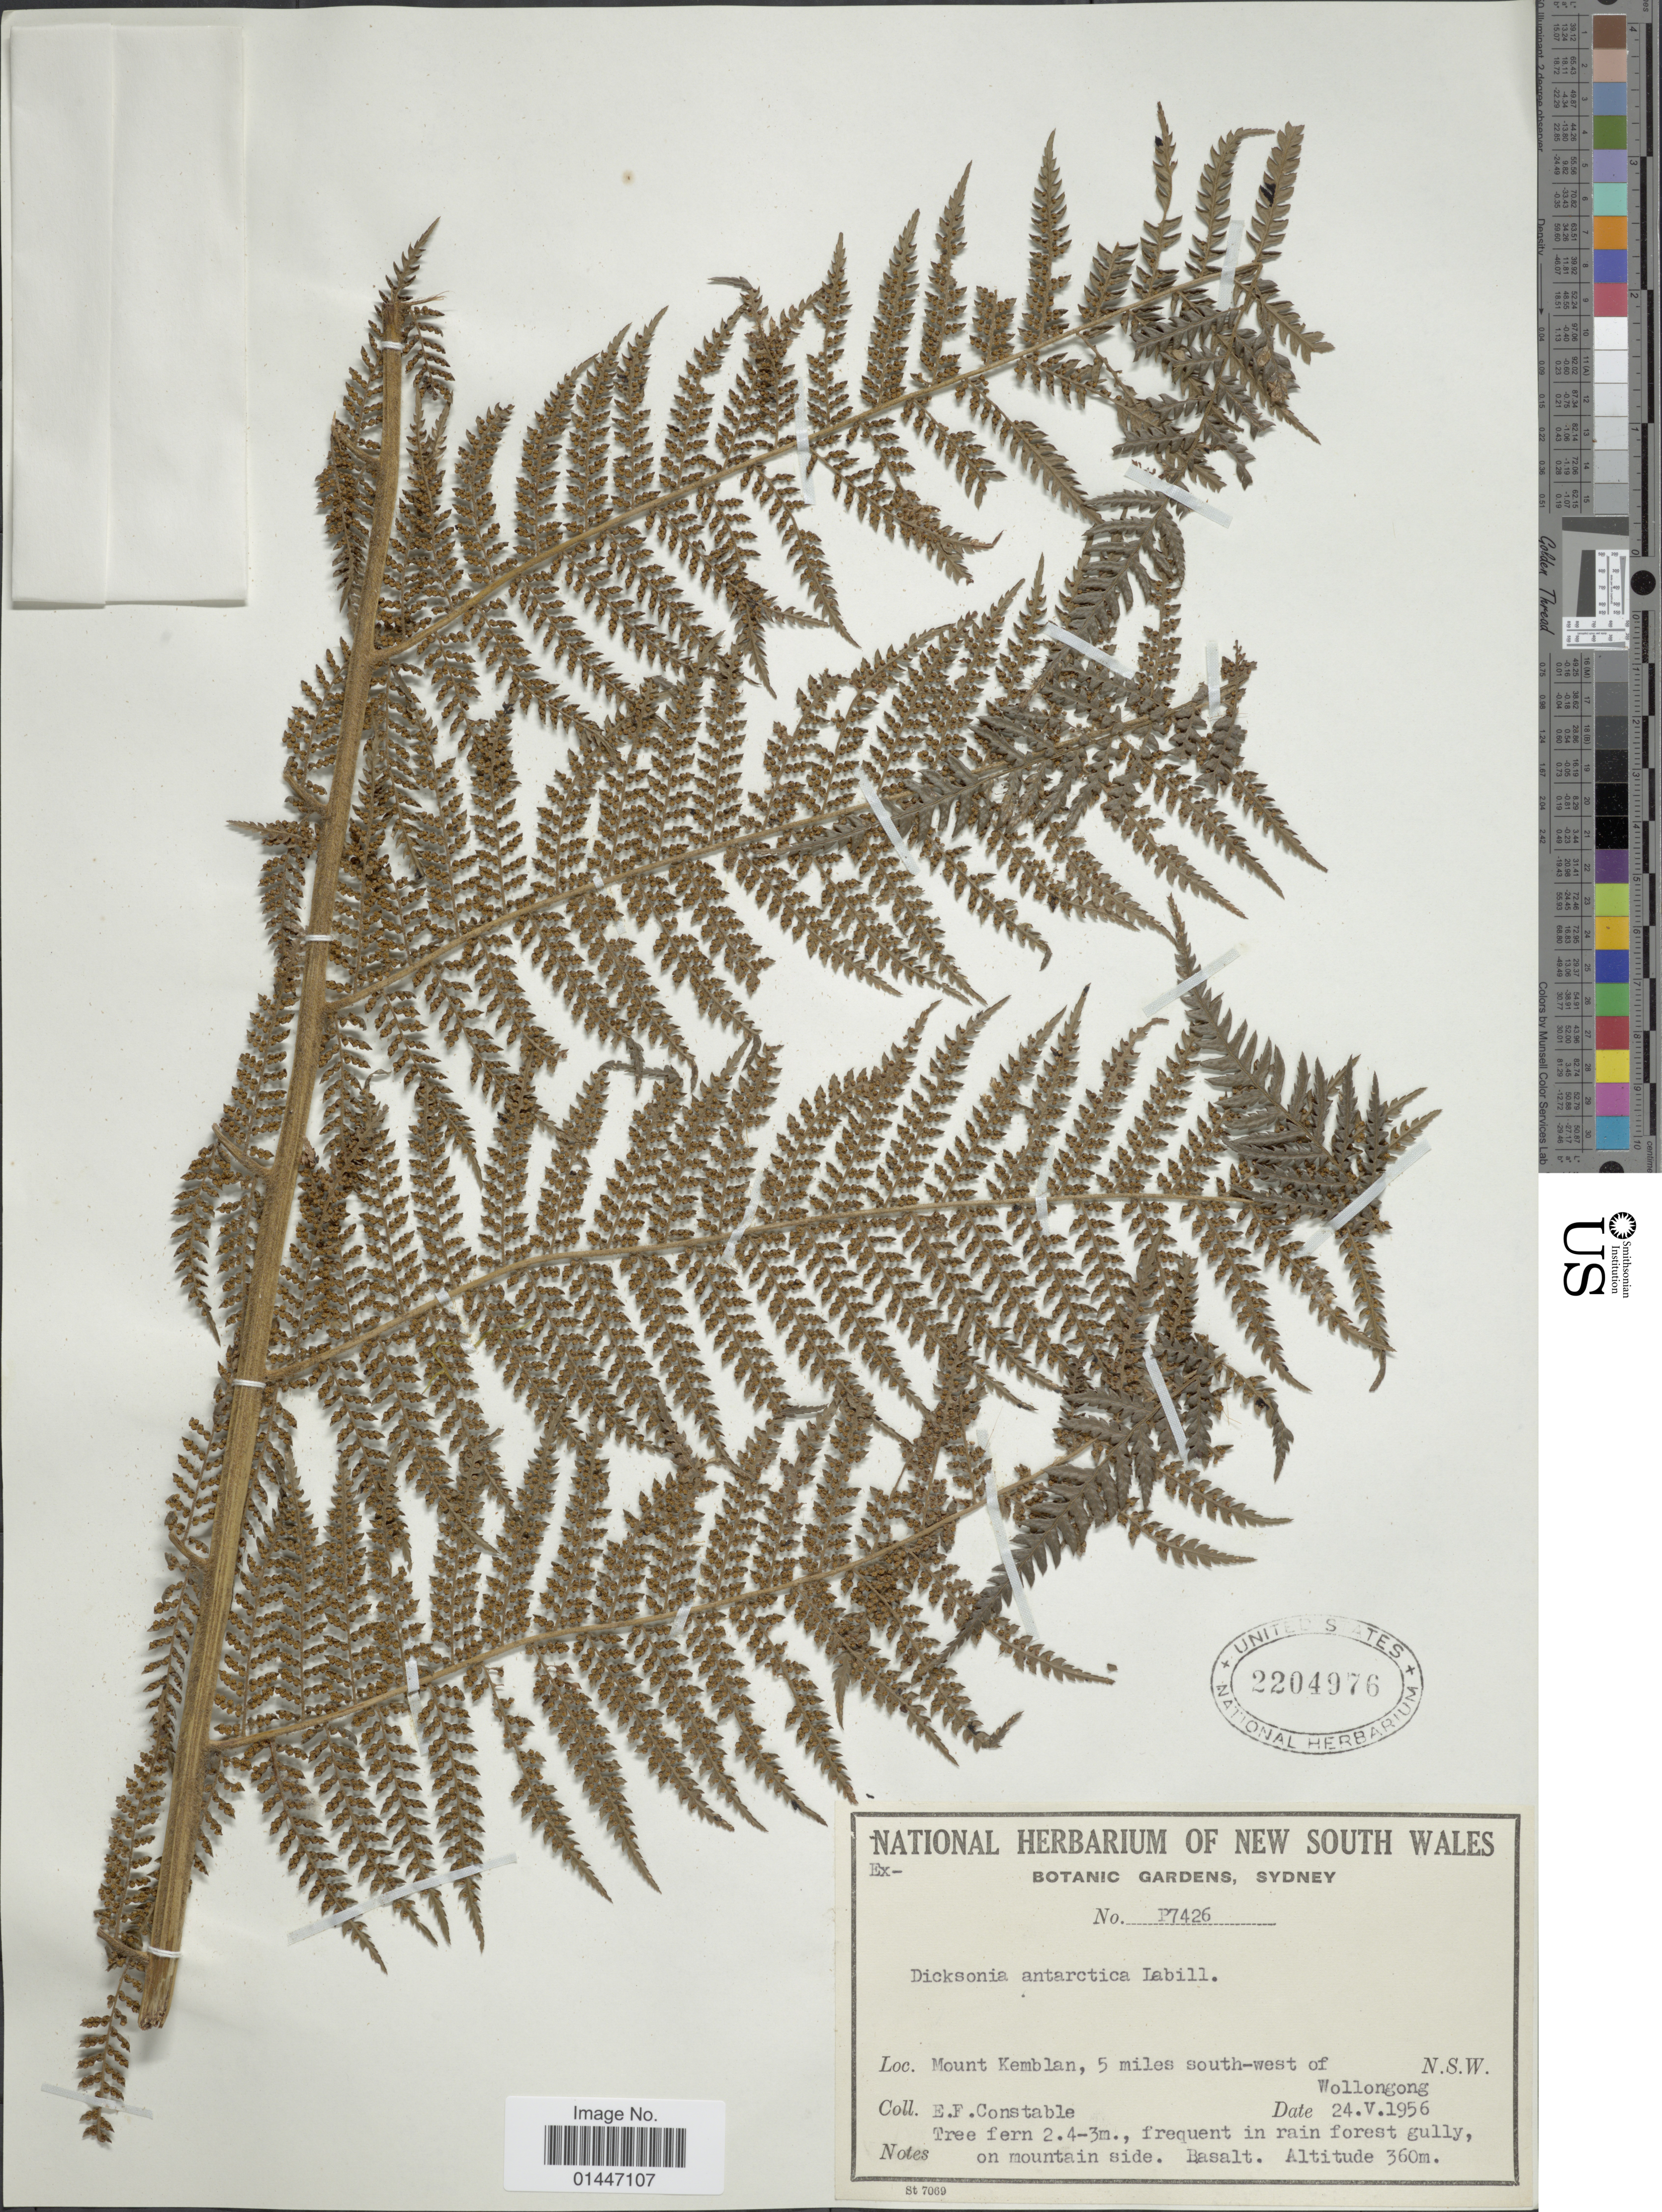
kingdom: Plantae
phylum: Tracheophyta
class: Polypodiopsida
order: Cyatheales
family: Dicksoniaceae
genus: Dicksonia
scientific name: Dicksonia antarctica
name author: Labill.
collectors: E. F. Constable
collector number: P4726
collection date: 1956-05-24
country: Australia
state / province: New South Wales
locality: Mount Kemblan, 5 miles south-west of Wollongong.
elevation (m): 360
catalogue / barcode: US 2204976